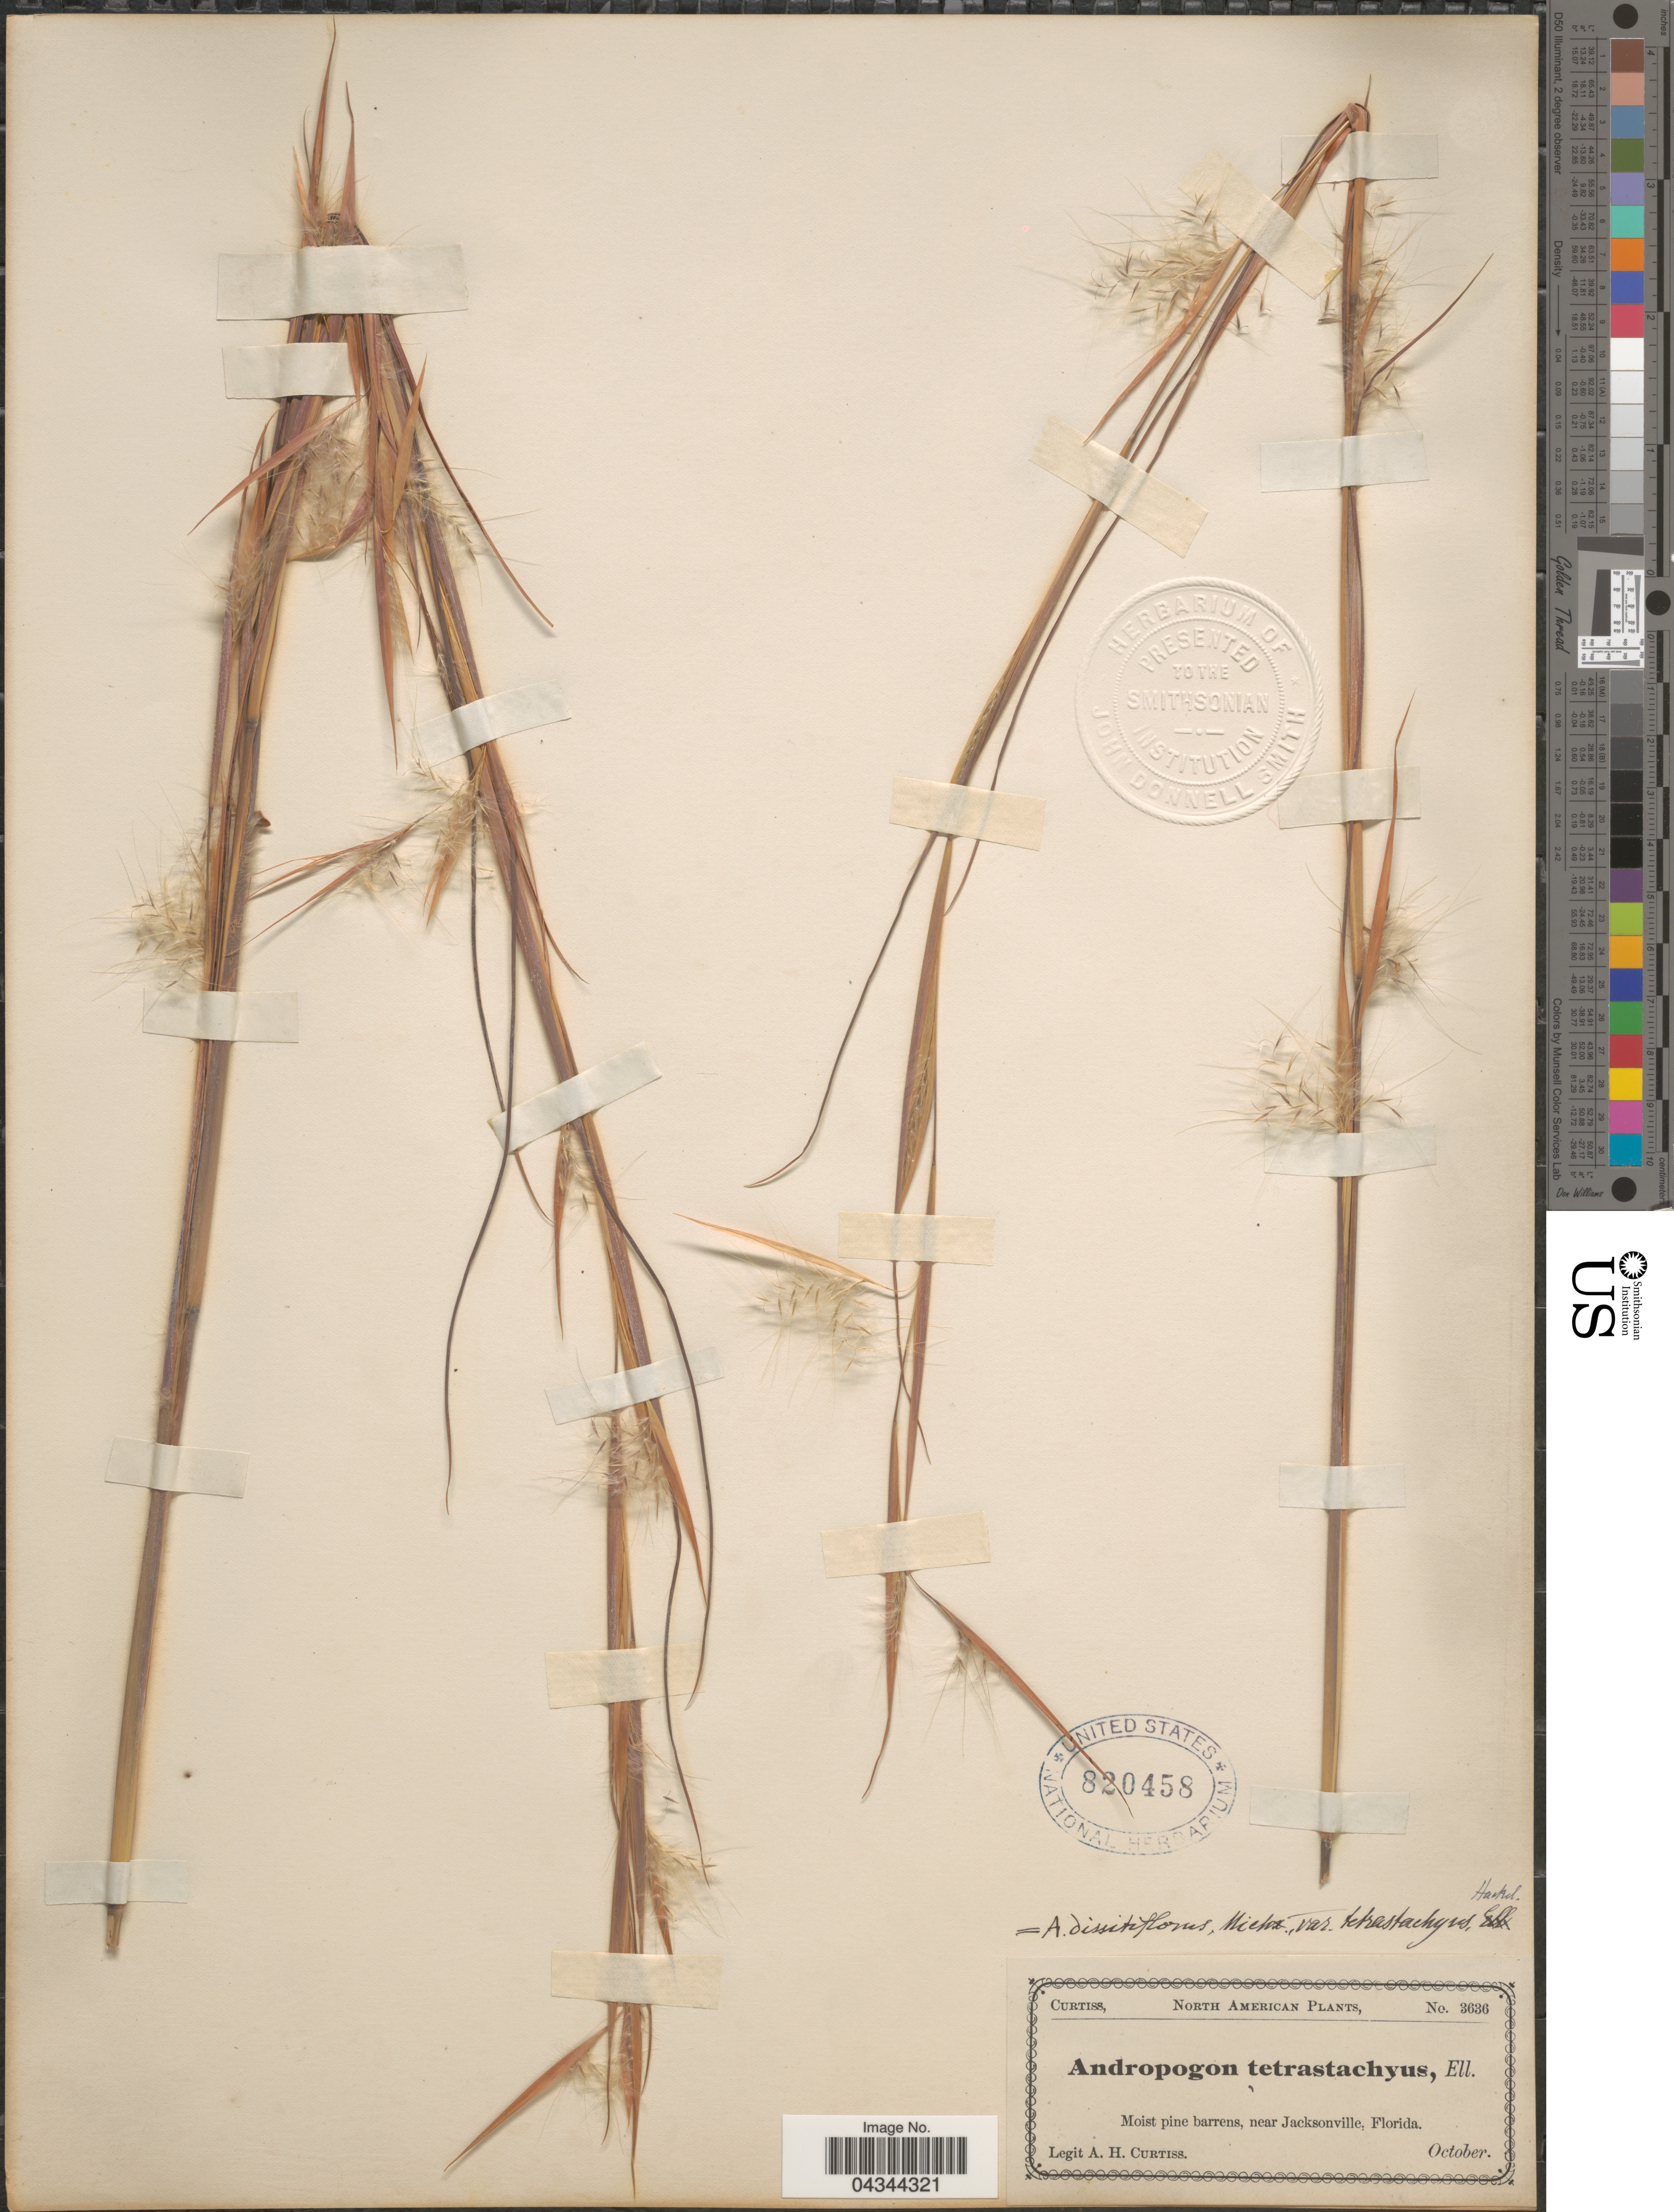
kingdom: Plantae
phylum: Tracheophyta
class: Liliopsida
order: Poales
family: Poaceae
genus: Andropogon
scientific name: Andropogon virginicus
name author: L.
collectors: A. H. Curtiss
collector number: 3636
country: United States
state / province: Florida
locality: Moist pine barrens, near Jacksonville.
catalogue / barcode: US 820458